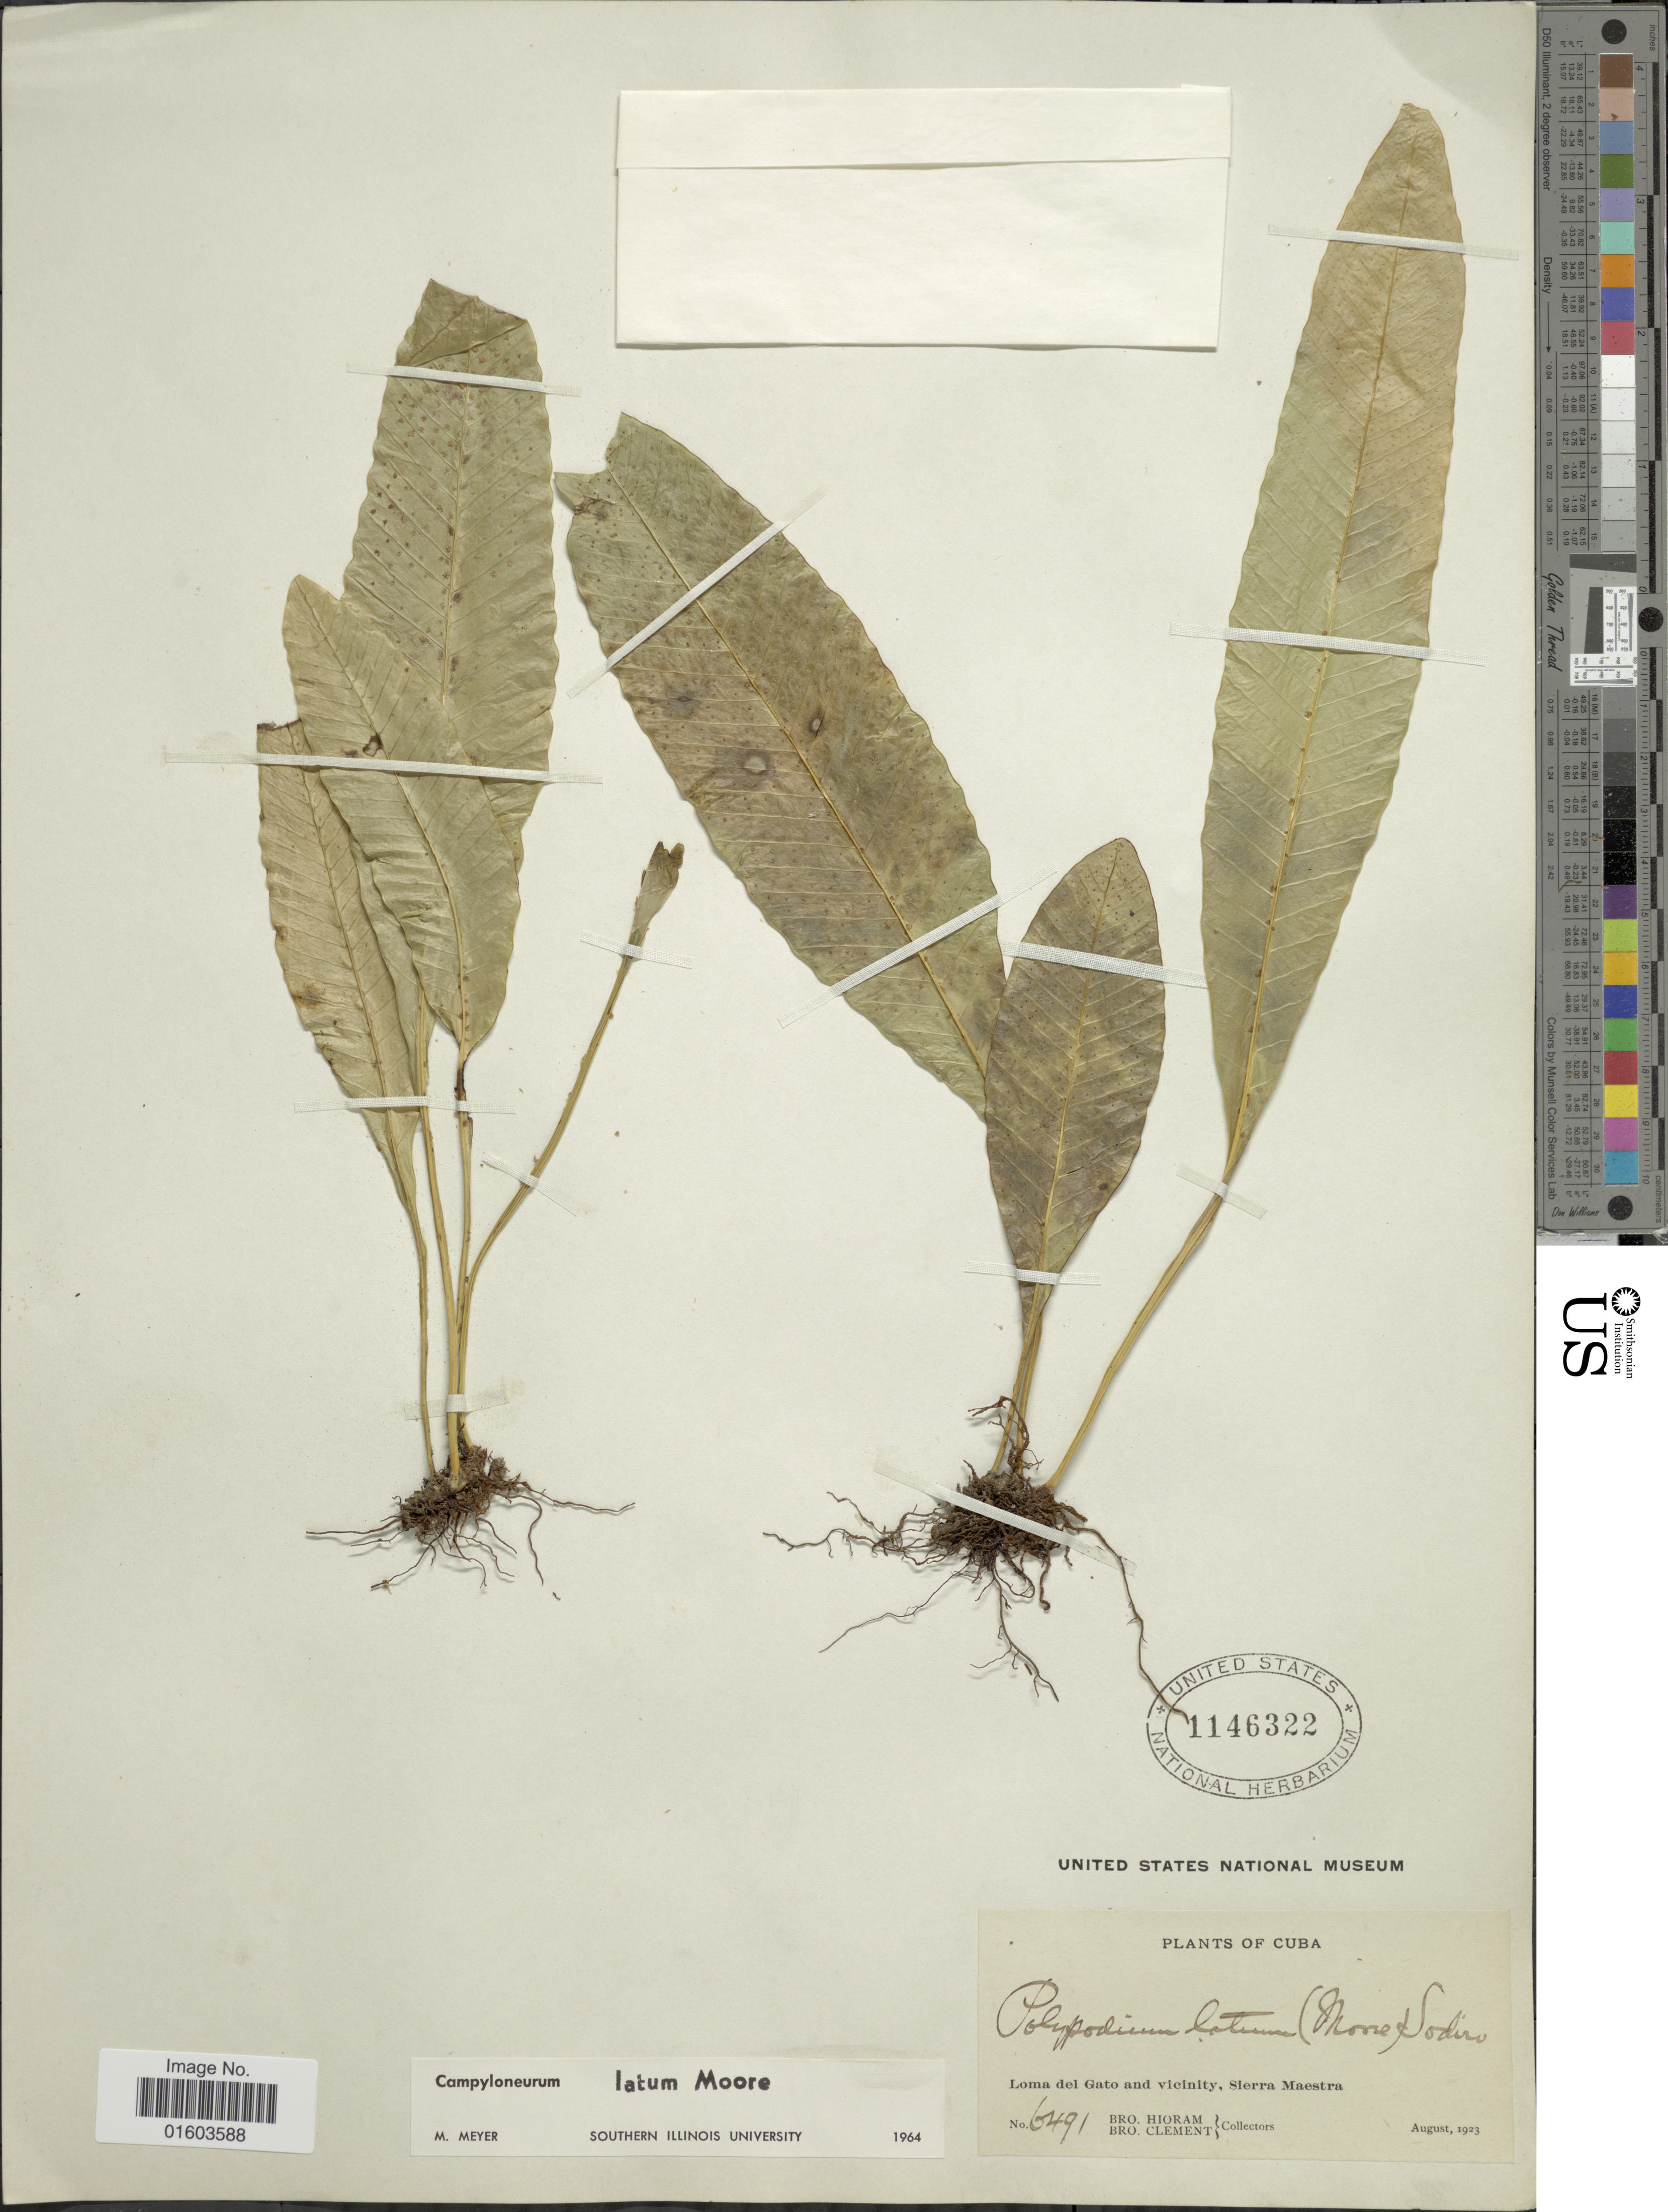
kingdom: Plantae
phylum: Tracheophyta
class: Polypodiopsida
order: Polypodiales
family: Polypodiaceae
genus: Campyloneurum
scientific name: Campyloneurum latum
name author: T. Moore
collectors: Bro. Hioram & B. Clement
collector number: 6491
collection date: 1923-08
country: Cuba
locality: Loma del Gato and vicinity, Sierra Maestra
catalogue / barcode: US 1146322